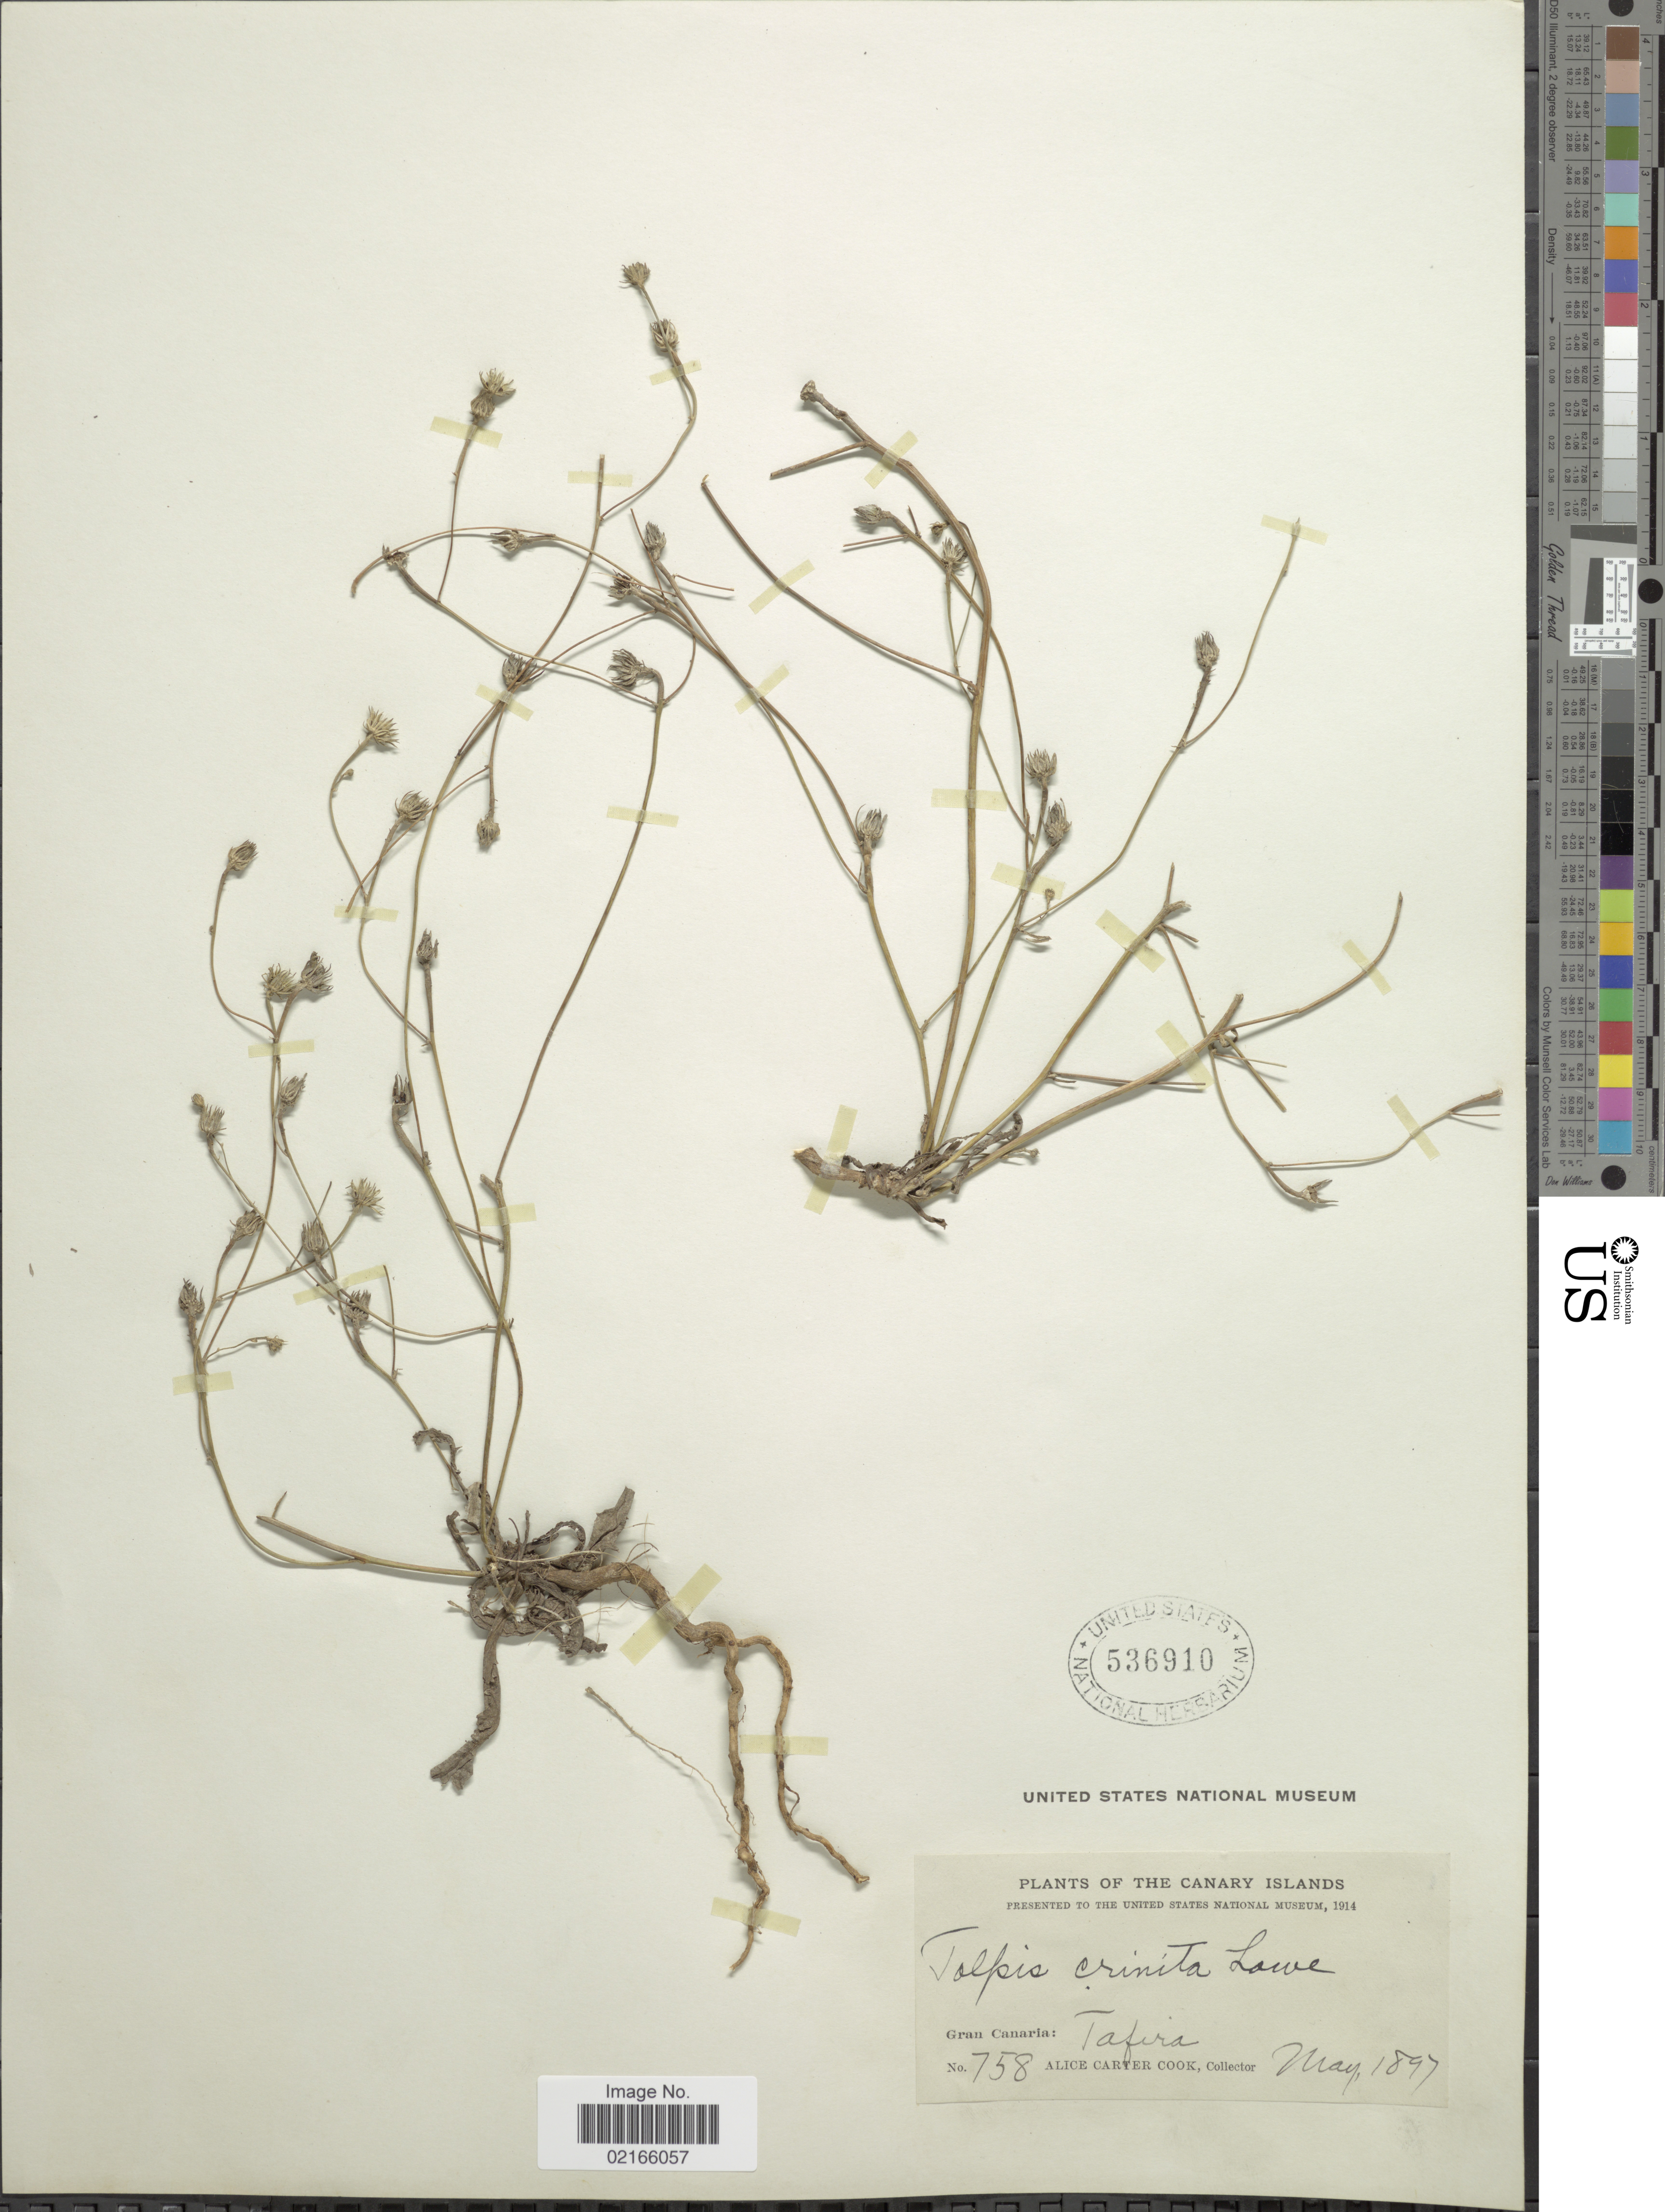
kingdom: Plantae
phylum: Tracheophyta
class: Magnoliopsida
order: Asterales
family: Asteraceae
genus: Tolpis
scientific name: Tolpis barbata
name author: (L.) Gaertn.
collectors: Alice C. Cook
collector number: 758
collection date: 1897-05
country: Spain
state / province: Canarias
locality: Canry Islands, Gran Canaria: Tafira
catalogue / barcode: US 536910